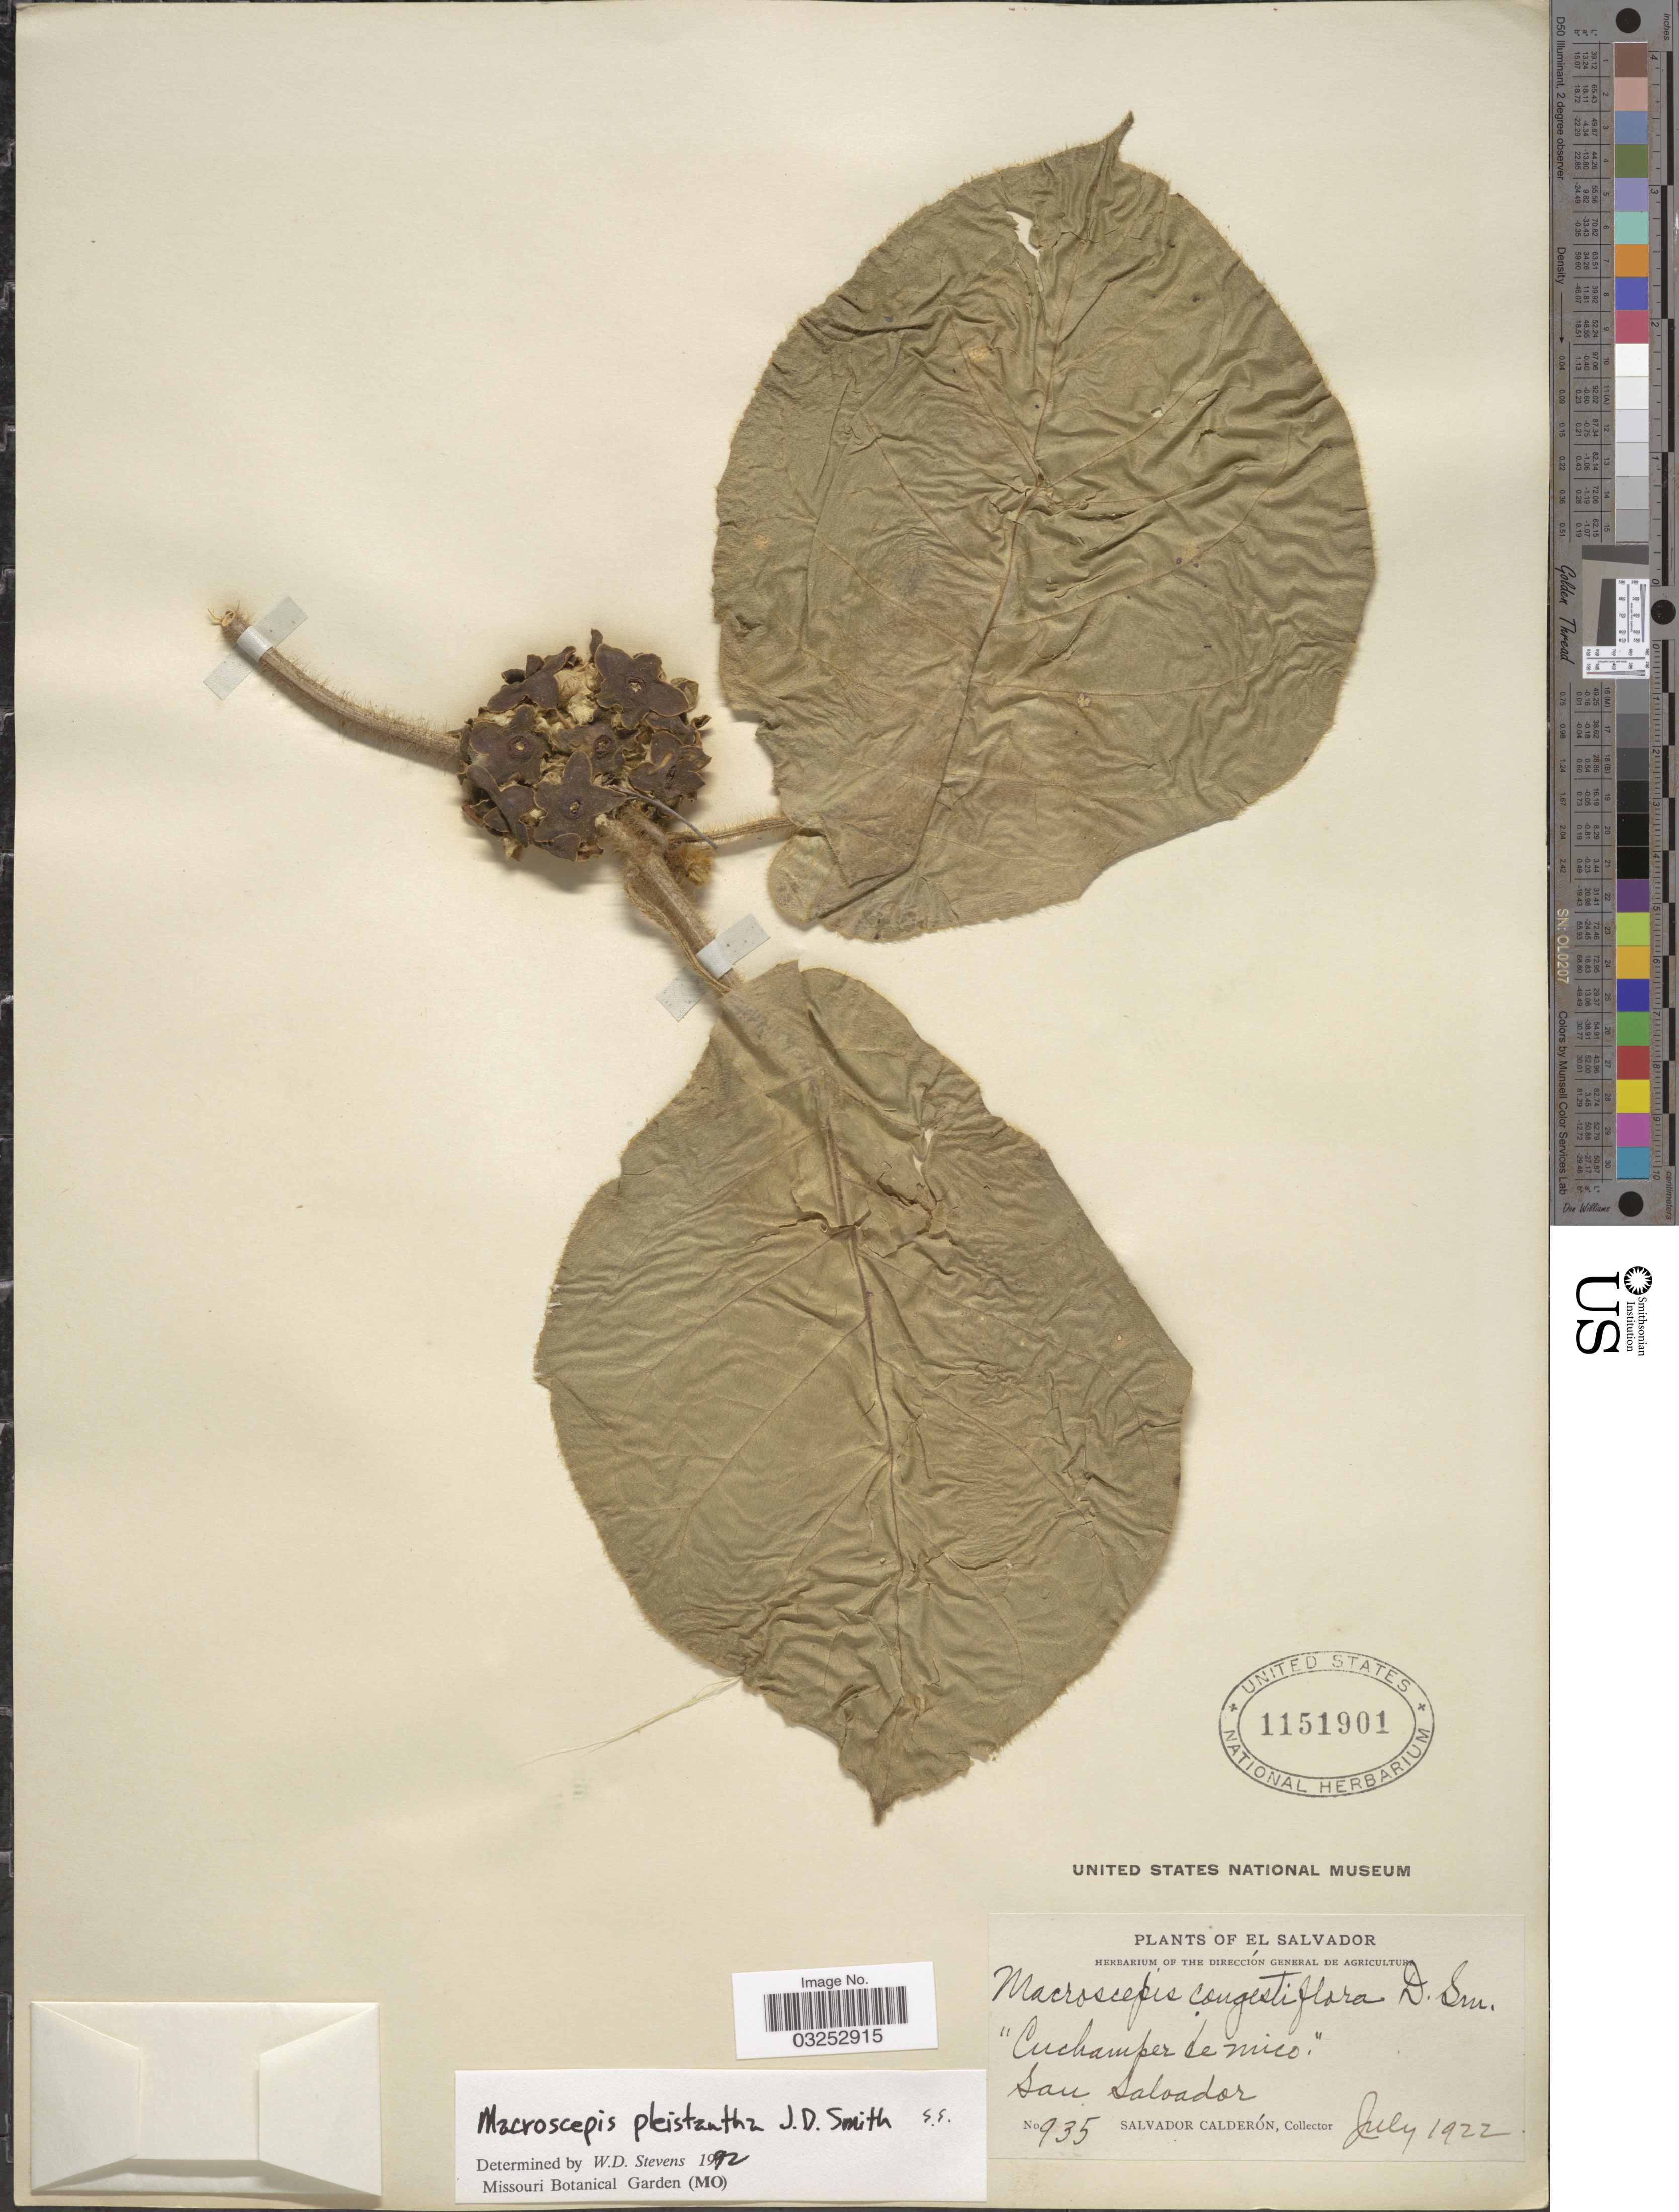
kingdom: Plantae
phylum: Tracheophyta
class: Magnoliopsida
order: Gentianales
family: Apocynaceae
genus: Macroscepis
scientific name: Macroscepis pleistantha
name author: Donn. Sm.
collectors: S. Calderón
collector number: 935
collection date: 1922-07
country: El Salvador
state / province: San Salvador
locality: San Salvador.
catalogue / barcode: US 1151901